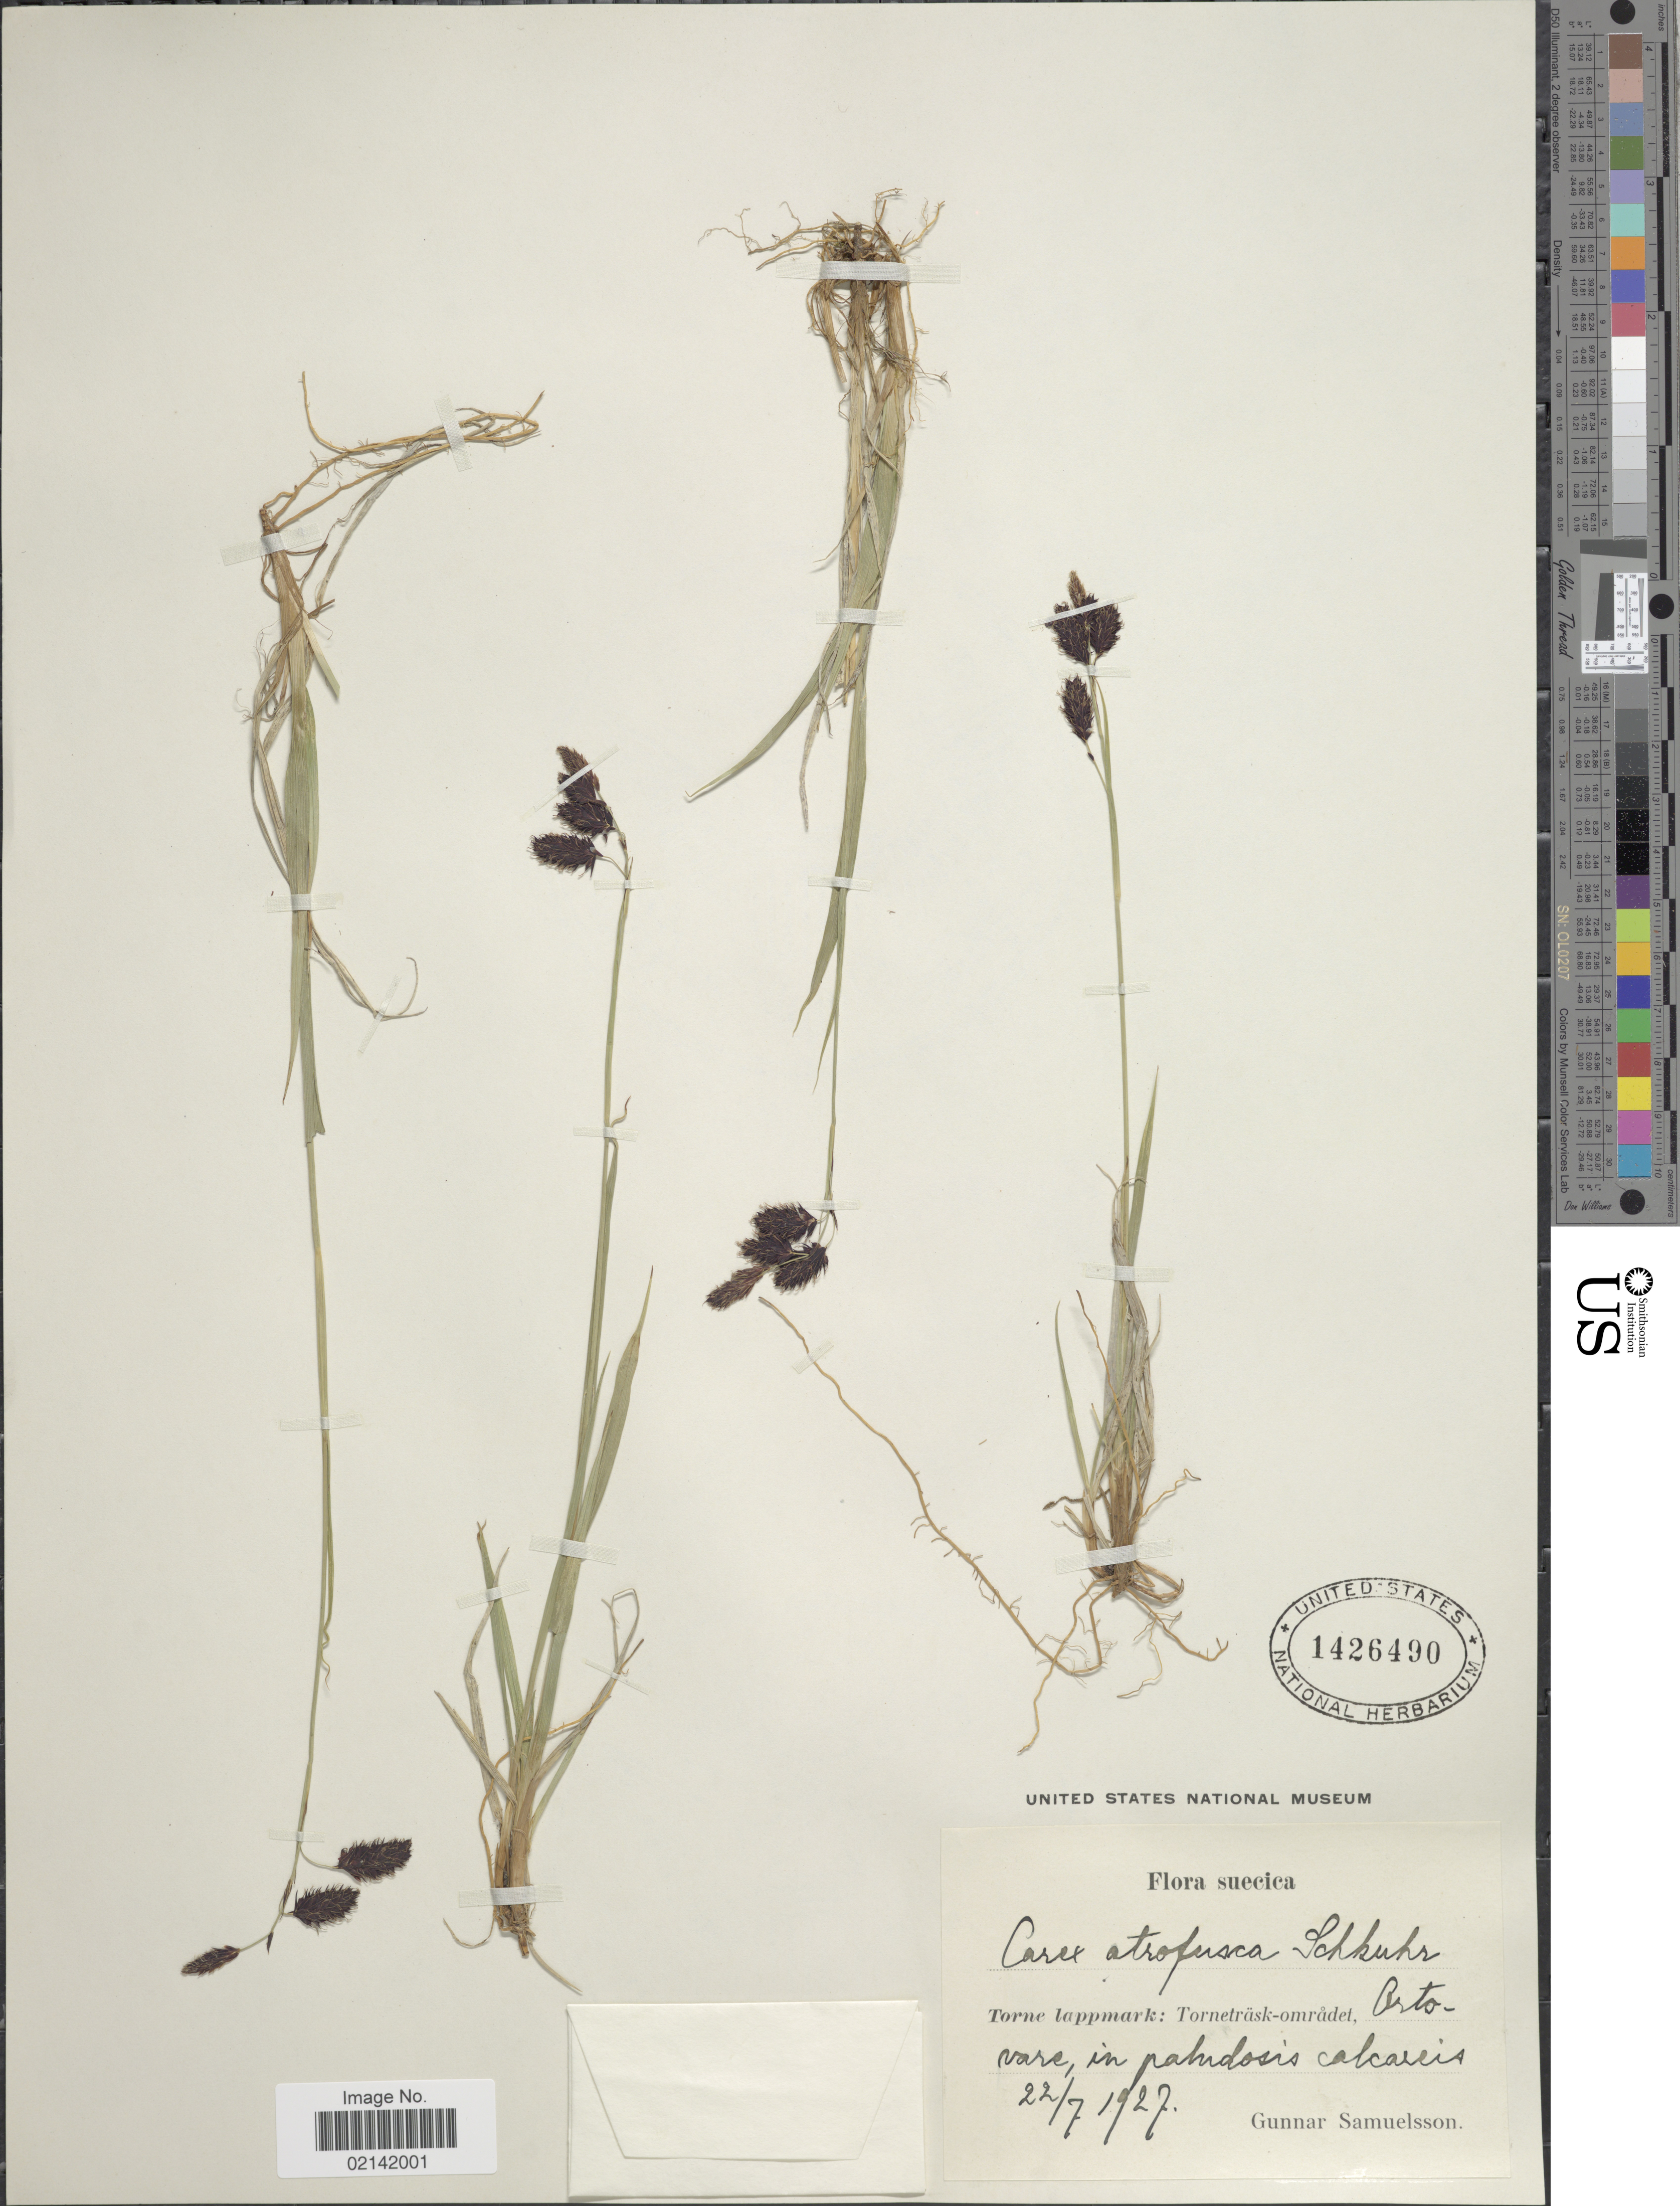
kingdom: Plantae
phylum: Tracheophyta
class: Liliopsida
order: Poales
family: Cyperaceae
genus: Carex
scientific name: Carex atrofusca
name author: Schkuhr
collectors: G. Samuelson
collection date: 1927-07-22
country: Sweden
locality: Suecia, Torne lappmark: Tornetrask-omradet: Ortovare, in paludosis calcareis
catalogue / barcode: US 1426490